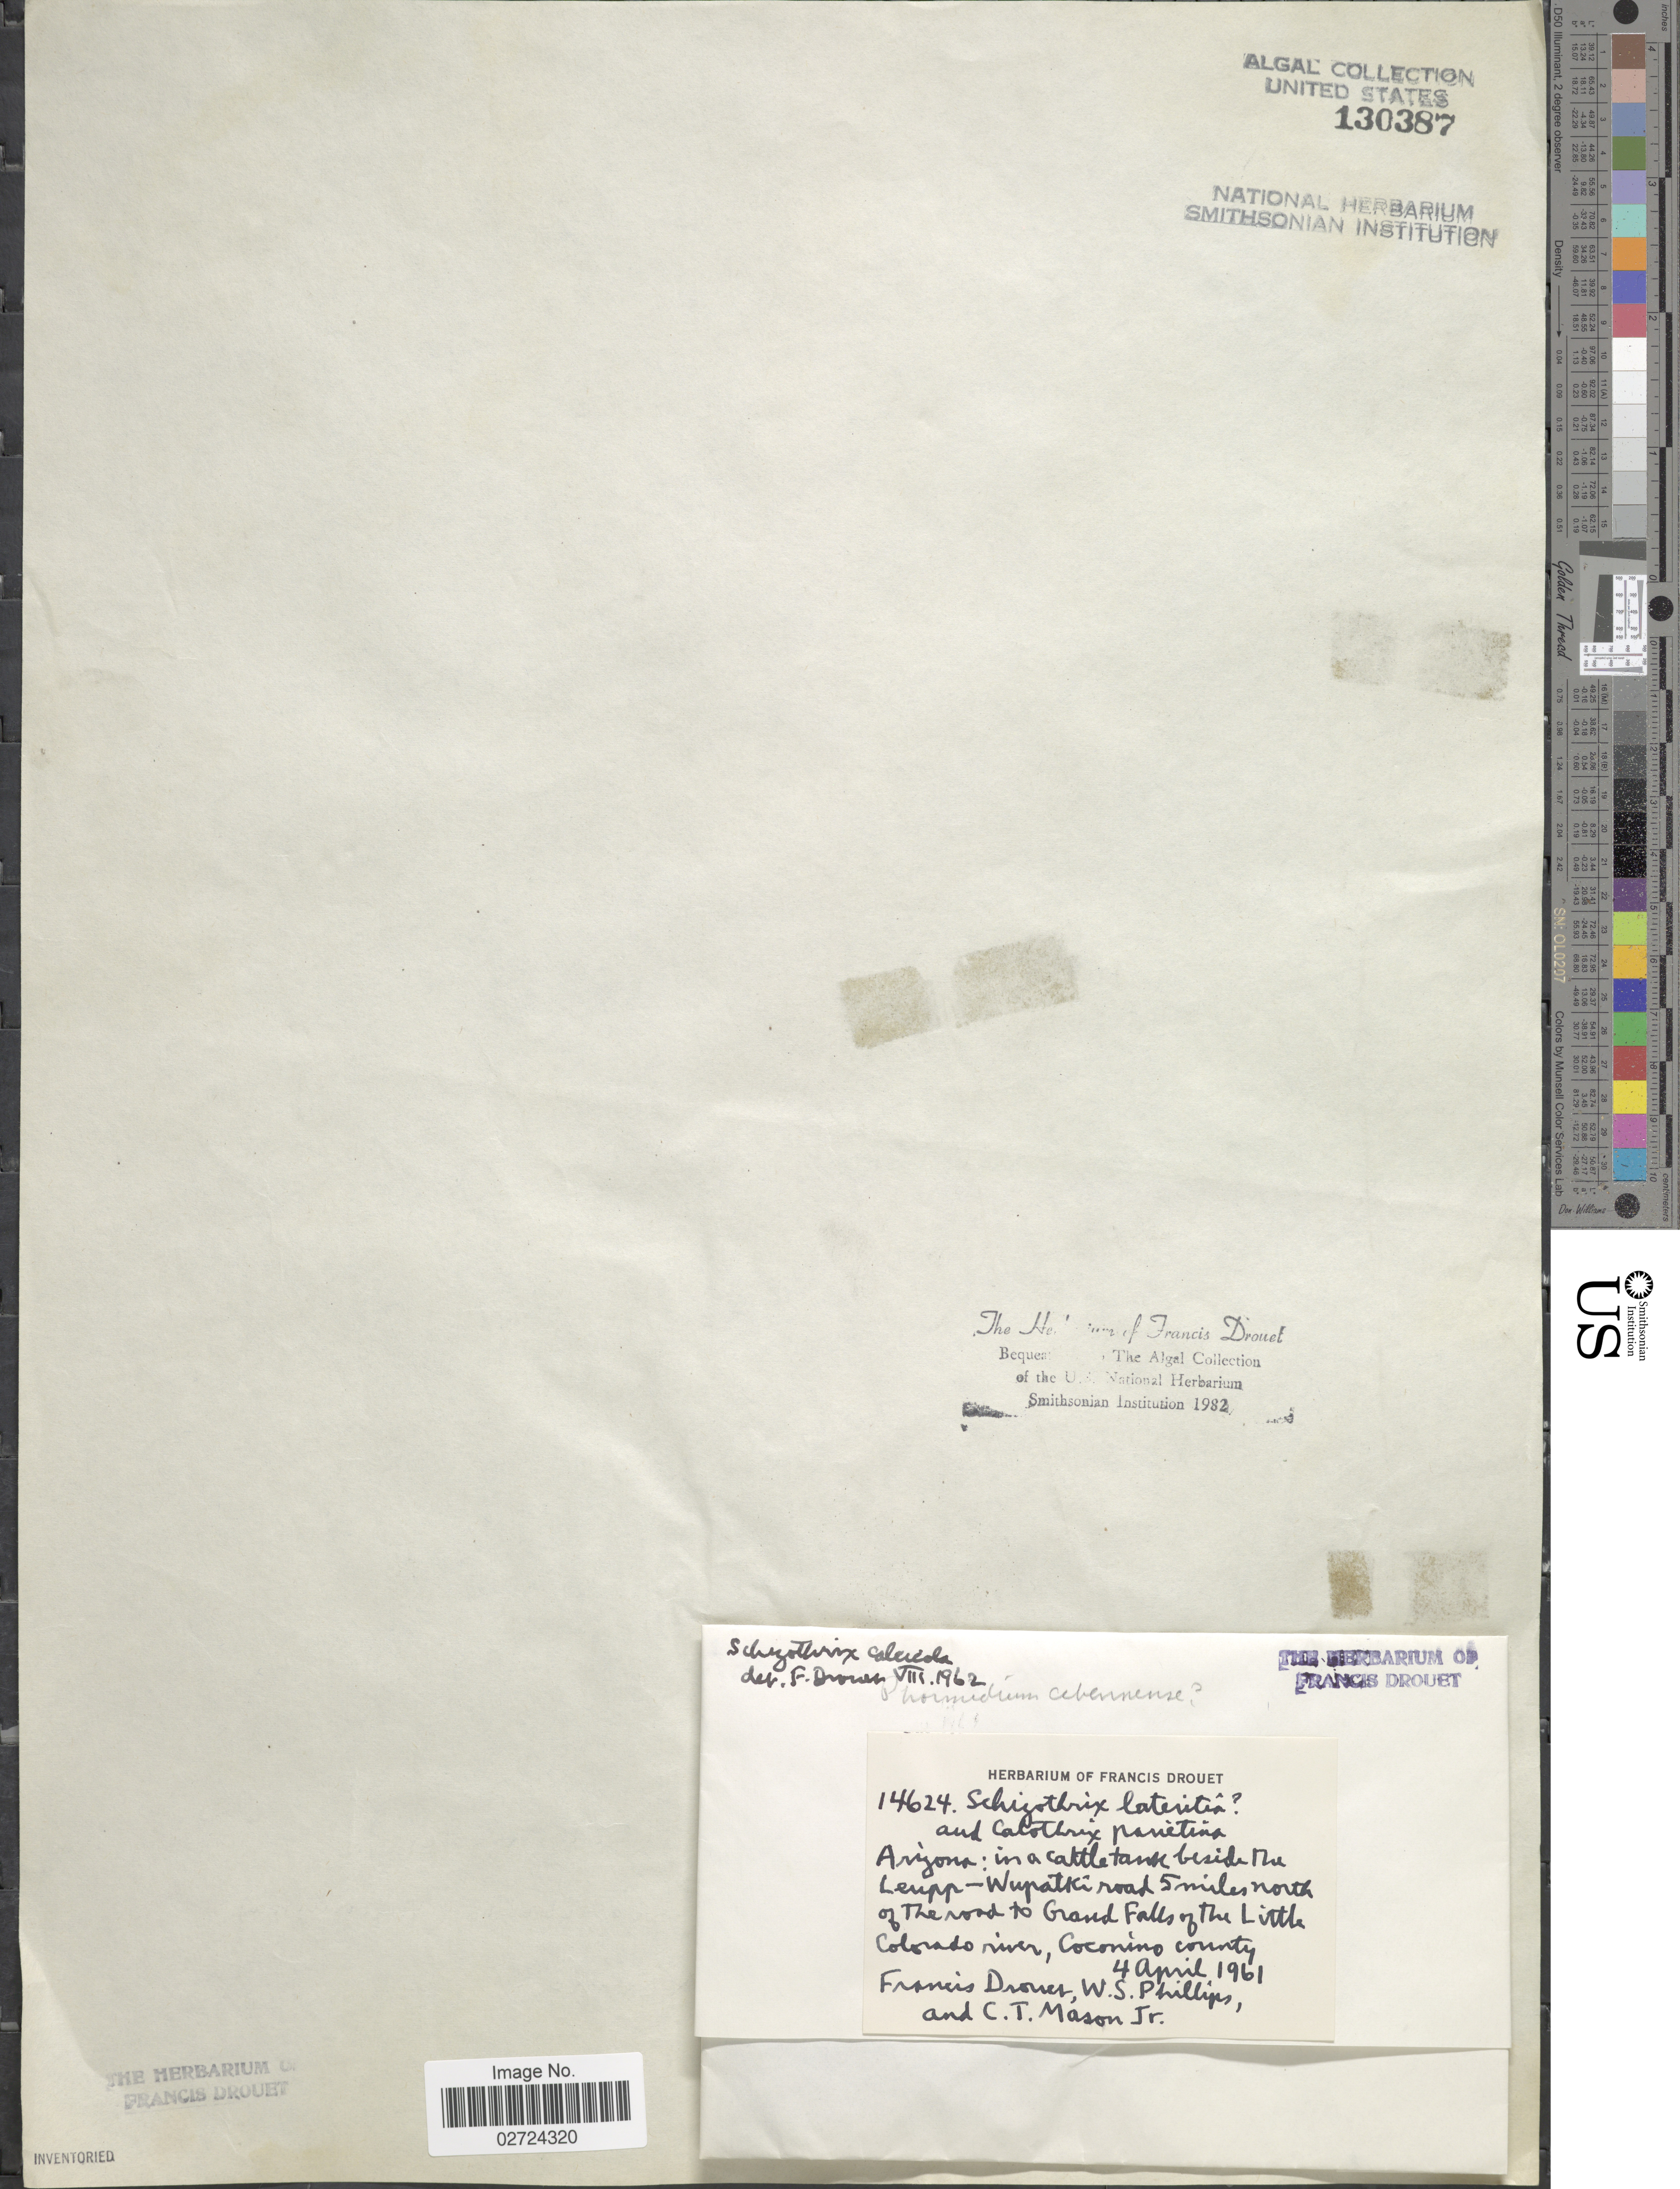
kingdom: Bacteria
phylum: Cyanobacteria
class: Cyanobacteriia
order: Leptolyngbyales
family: Trichocoleusaceae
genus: Schizothrix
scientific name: Schizothrix calcicola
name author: Gomont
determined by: Drouet, F. E.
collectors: F. E. Drouet, W. S. Phillips & C. Mason Jr.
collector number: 14624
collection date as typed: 04 April 1961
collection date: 1961-04-04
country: United States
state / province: Arizona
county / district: Coconino County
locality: Leupp-Wupatki Road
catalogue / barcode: US 130387